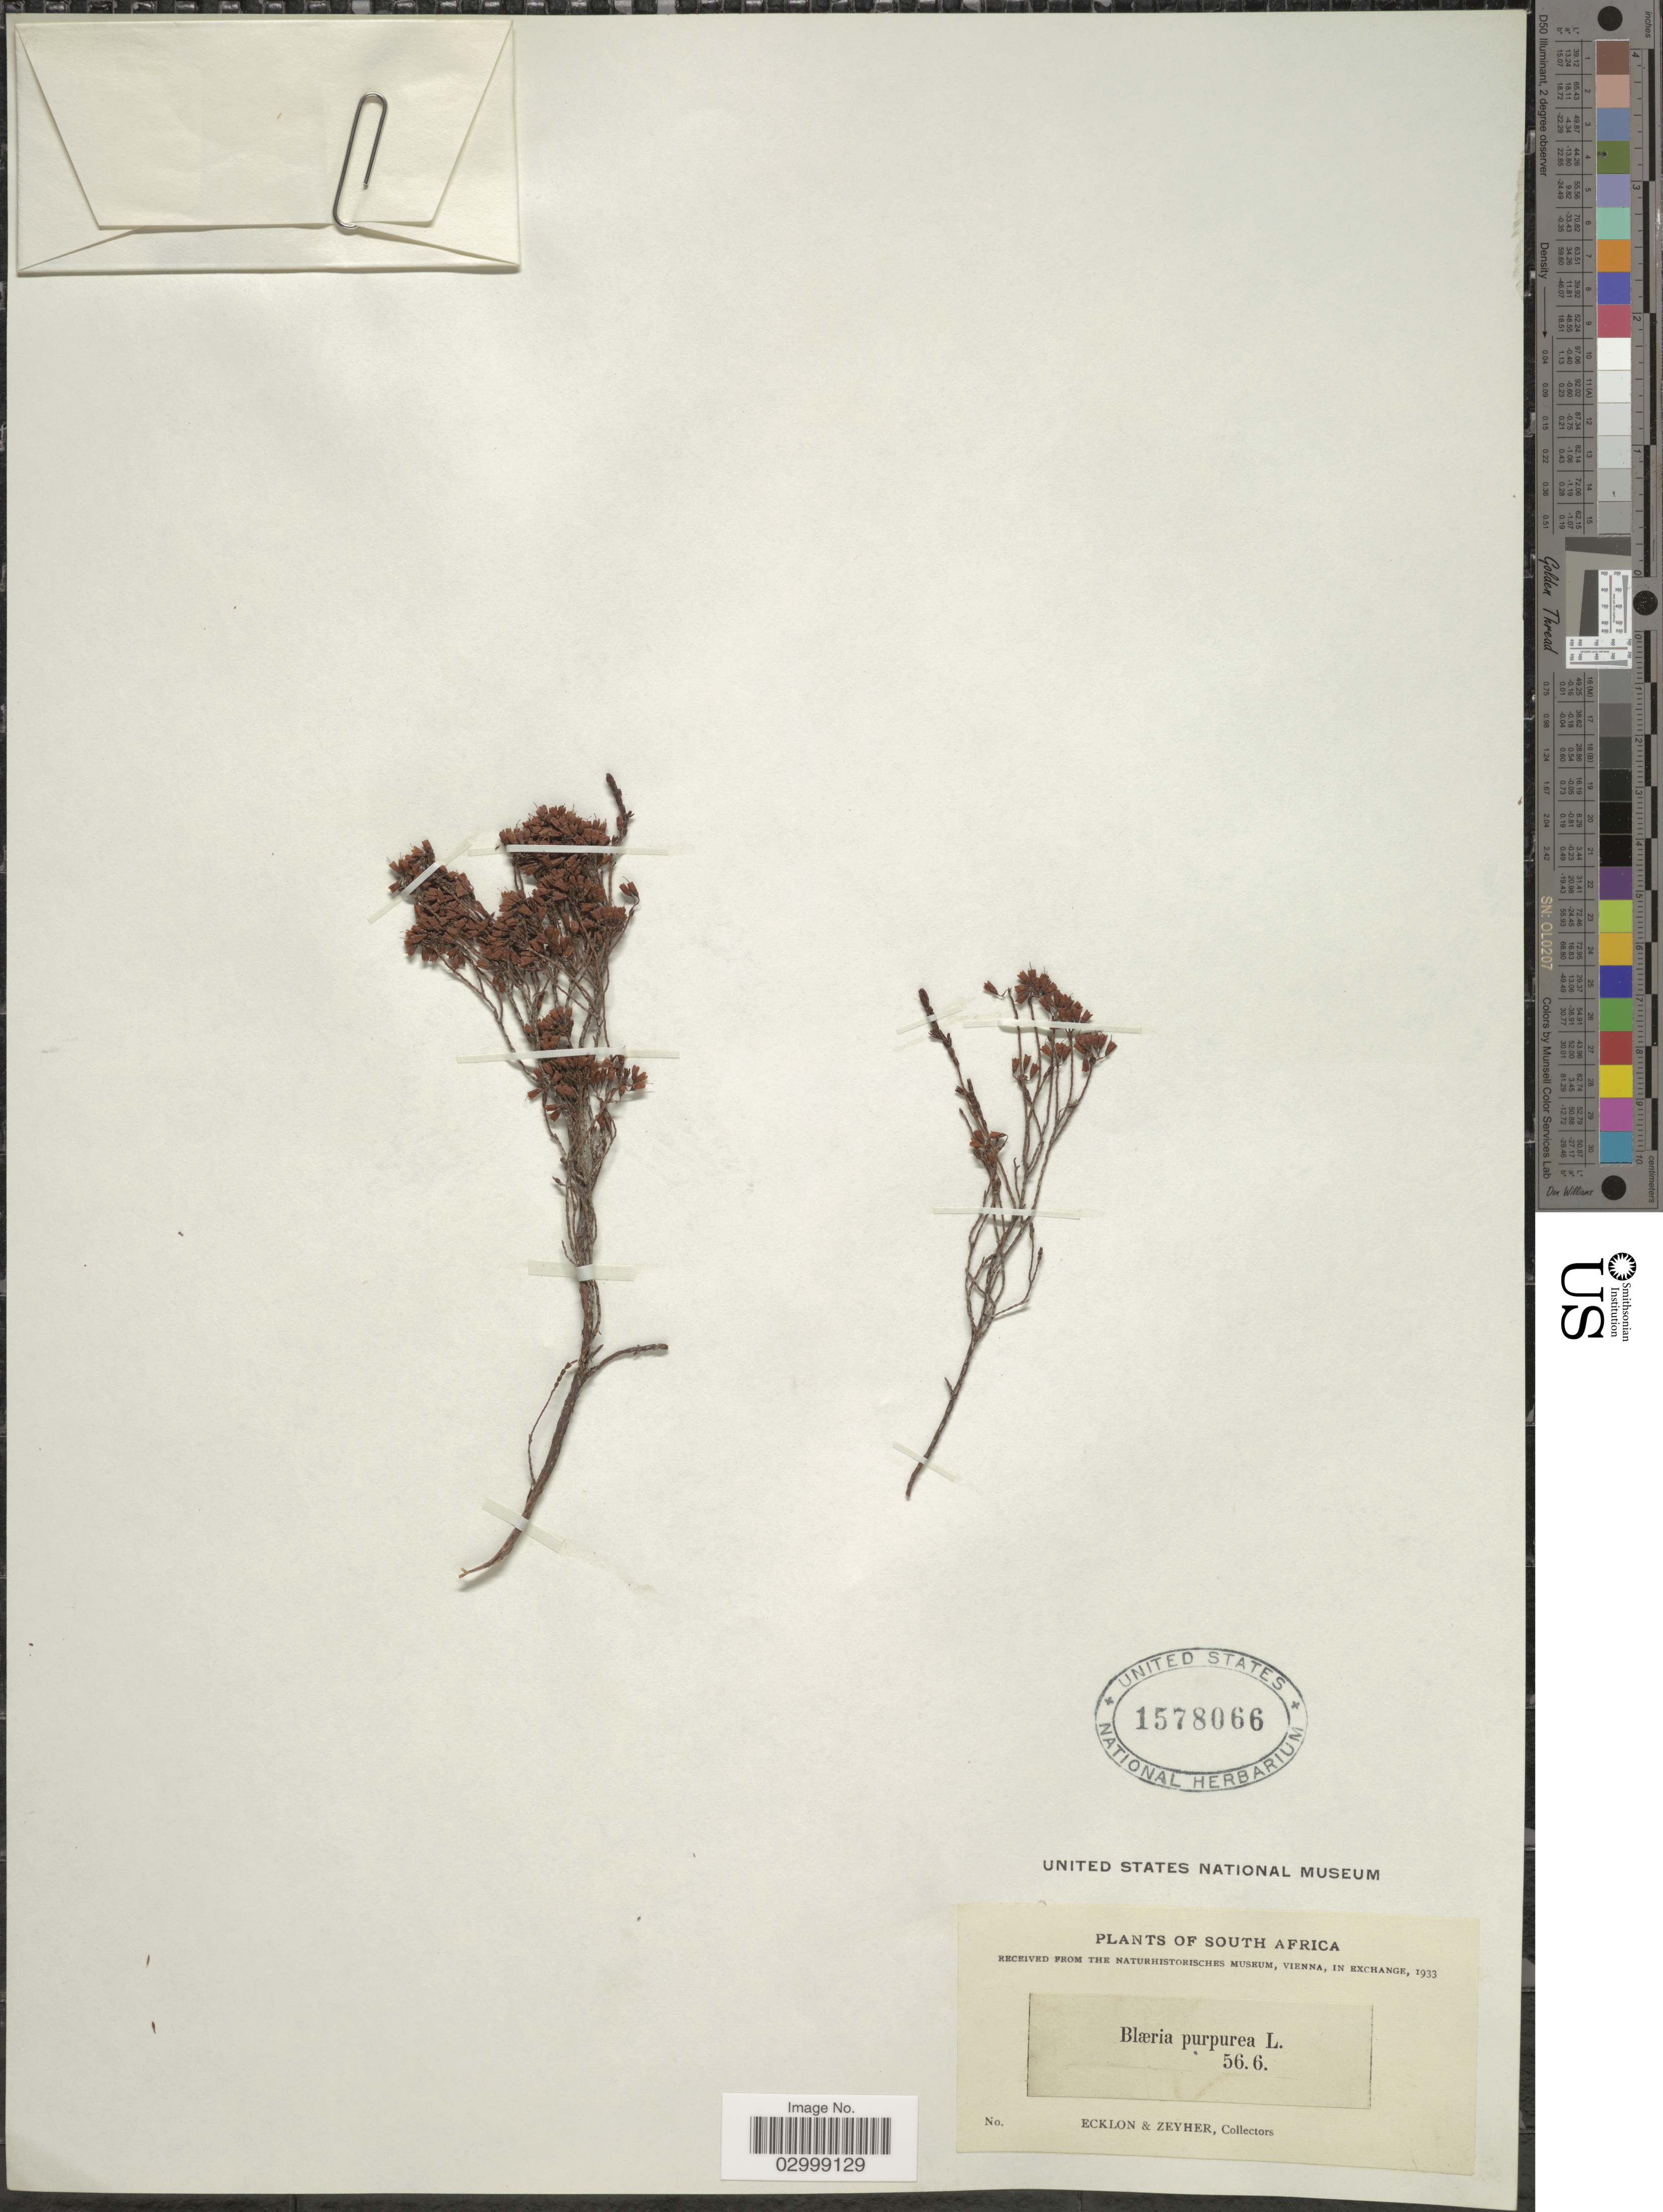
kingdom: Plantae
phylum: Tracheophyta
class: Magnoliopsida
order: Ericales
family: Ericaceae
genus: Blaeria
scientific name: Blaeria purpurea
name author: L. f.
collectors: -. Ecklon & -. Zeyher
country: South Africa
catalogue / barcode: US 1578066